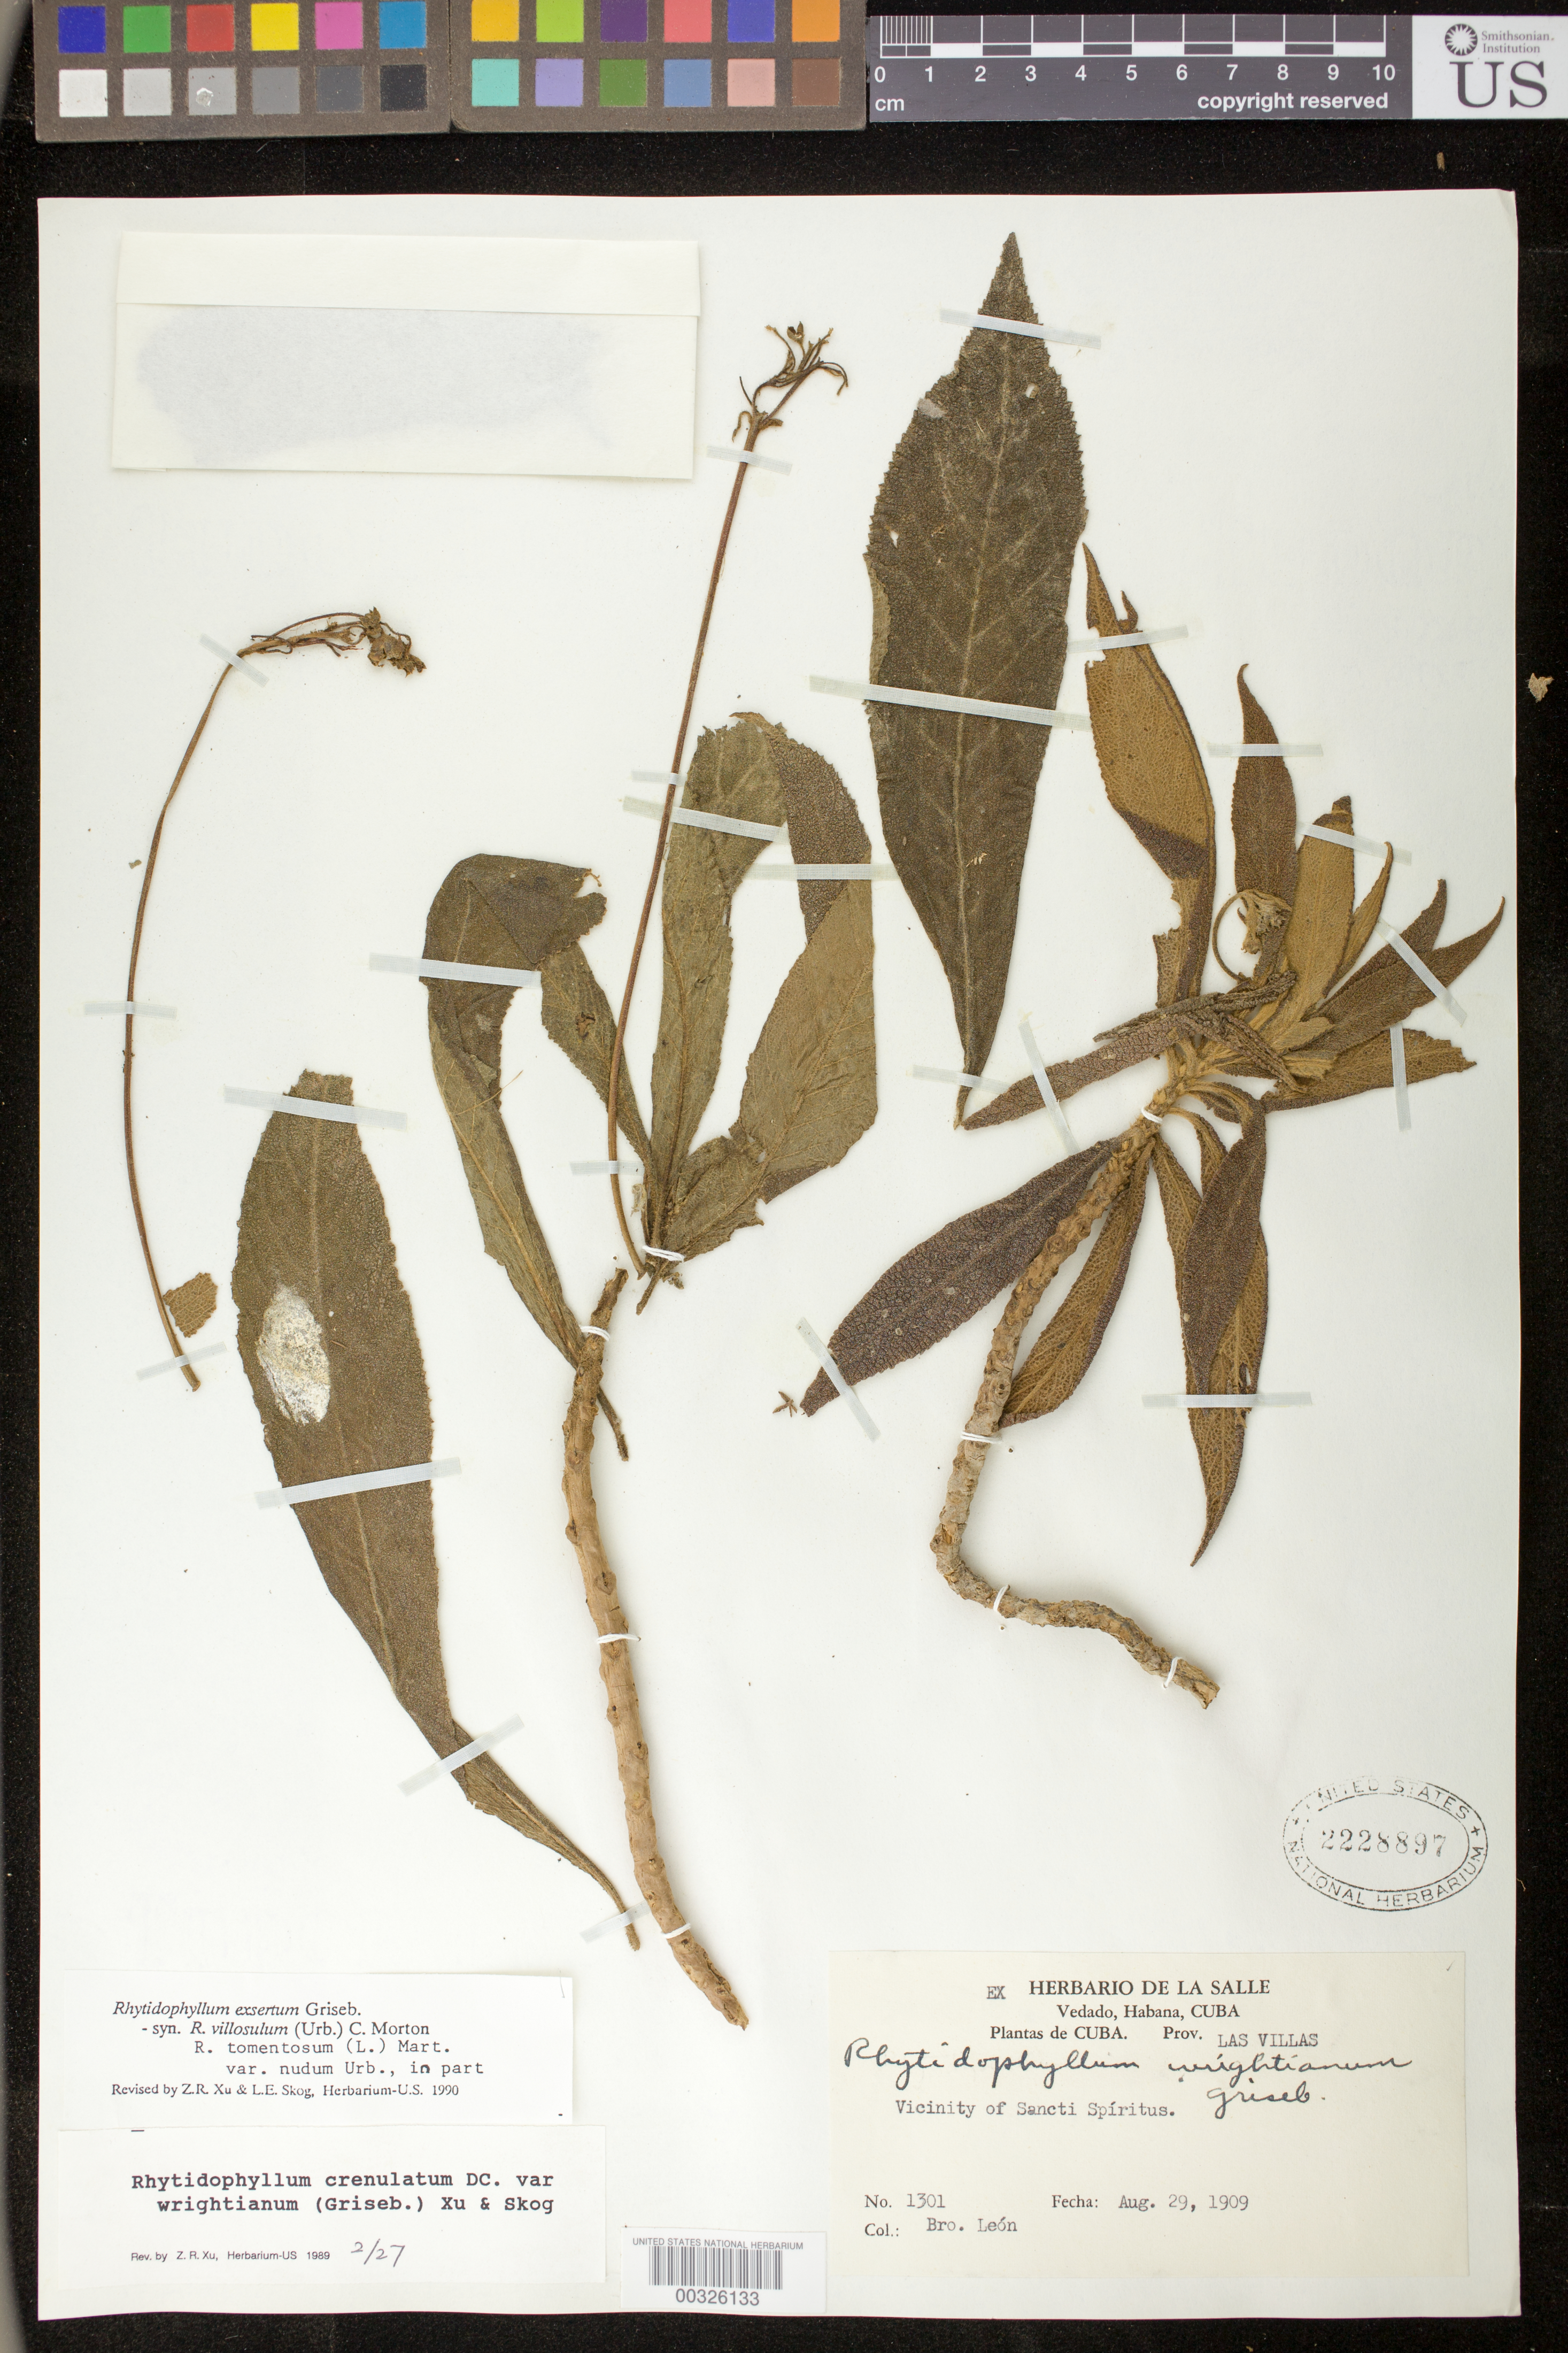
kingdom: Plantae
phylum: Tracheophyta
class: Magnoliopsida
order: Lamiales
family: Gesneriaceae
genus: Rhytidophyllum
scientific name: Rhytidophyllum exsertum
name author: Griseb.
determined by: Skog, Laurence E.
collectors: F. Leon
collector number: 1301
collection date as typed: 29 Aug 1909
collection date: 1909-08-29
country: Cuba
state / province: Las Villas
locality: (Santa Clara) [Guanabana Bridge] vicinity of Sancti Spíritus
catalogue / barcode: US 2228897